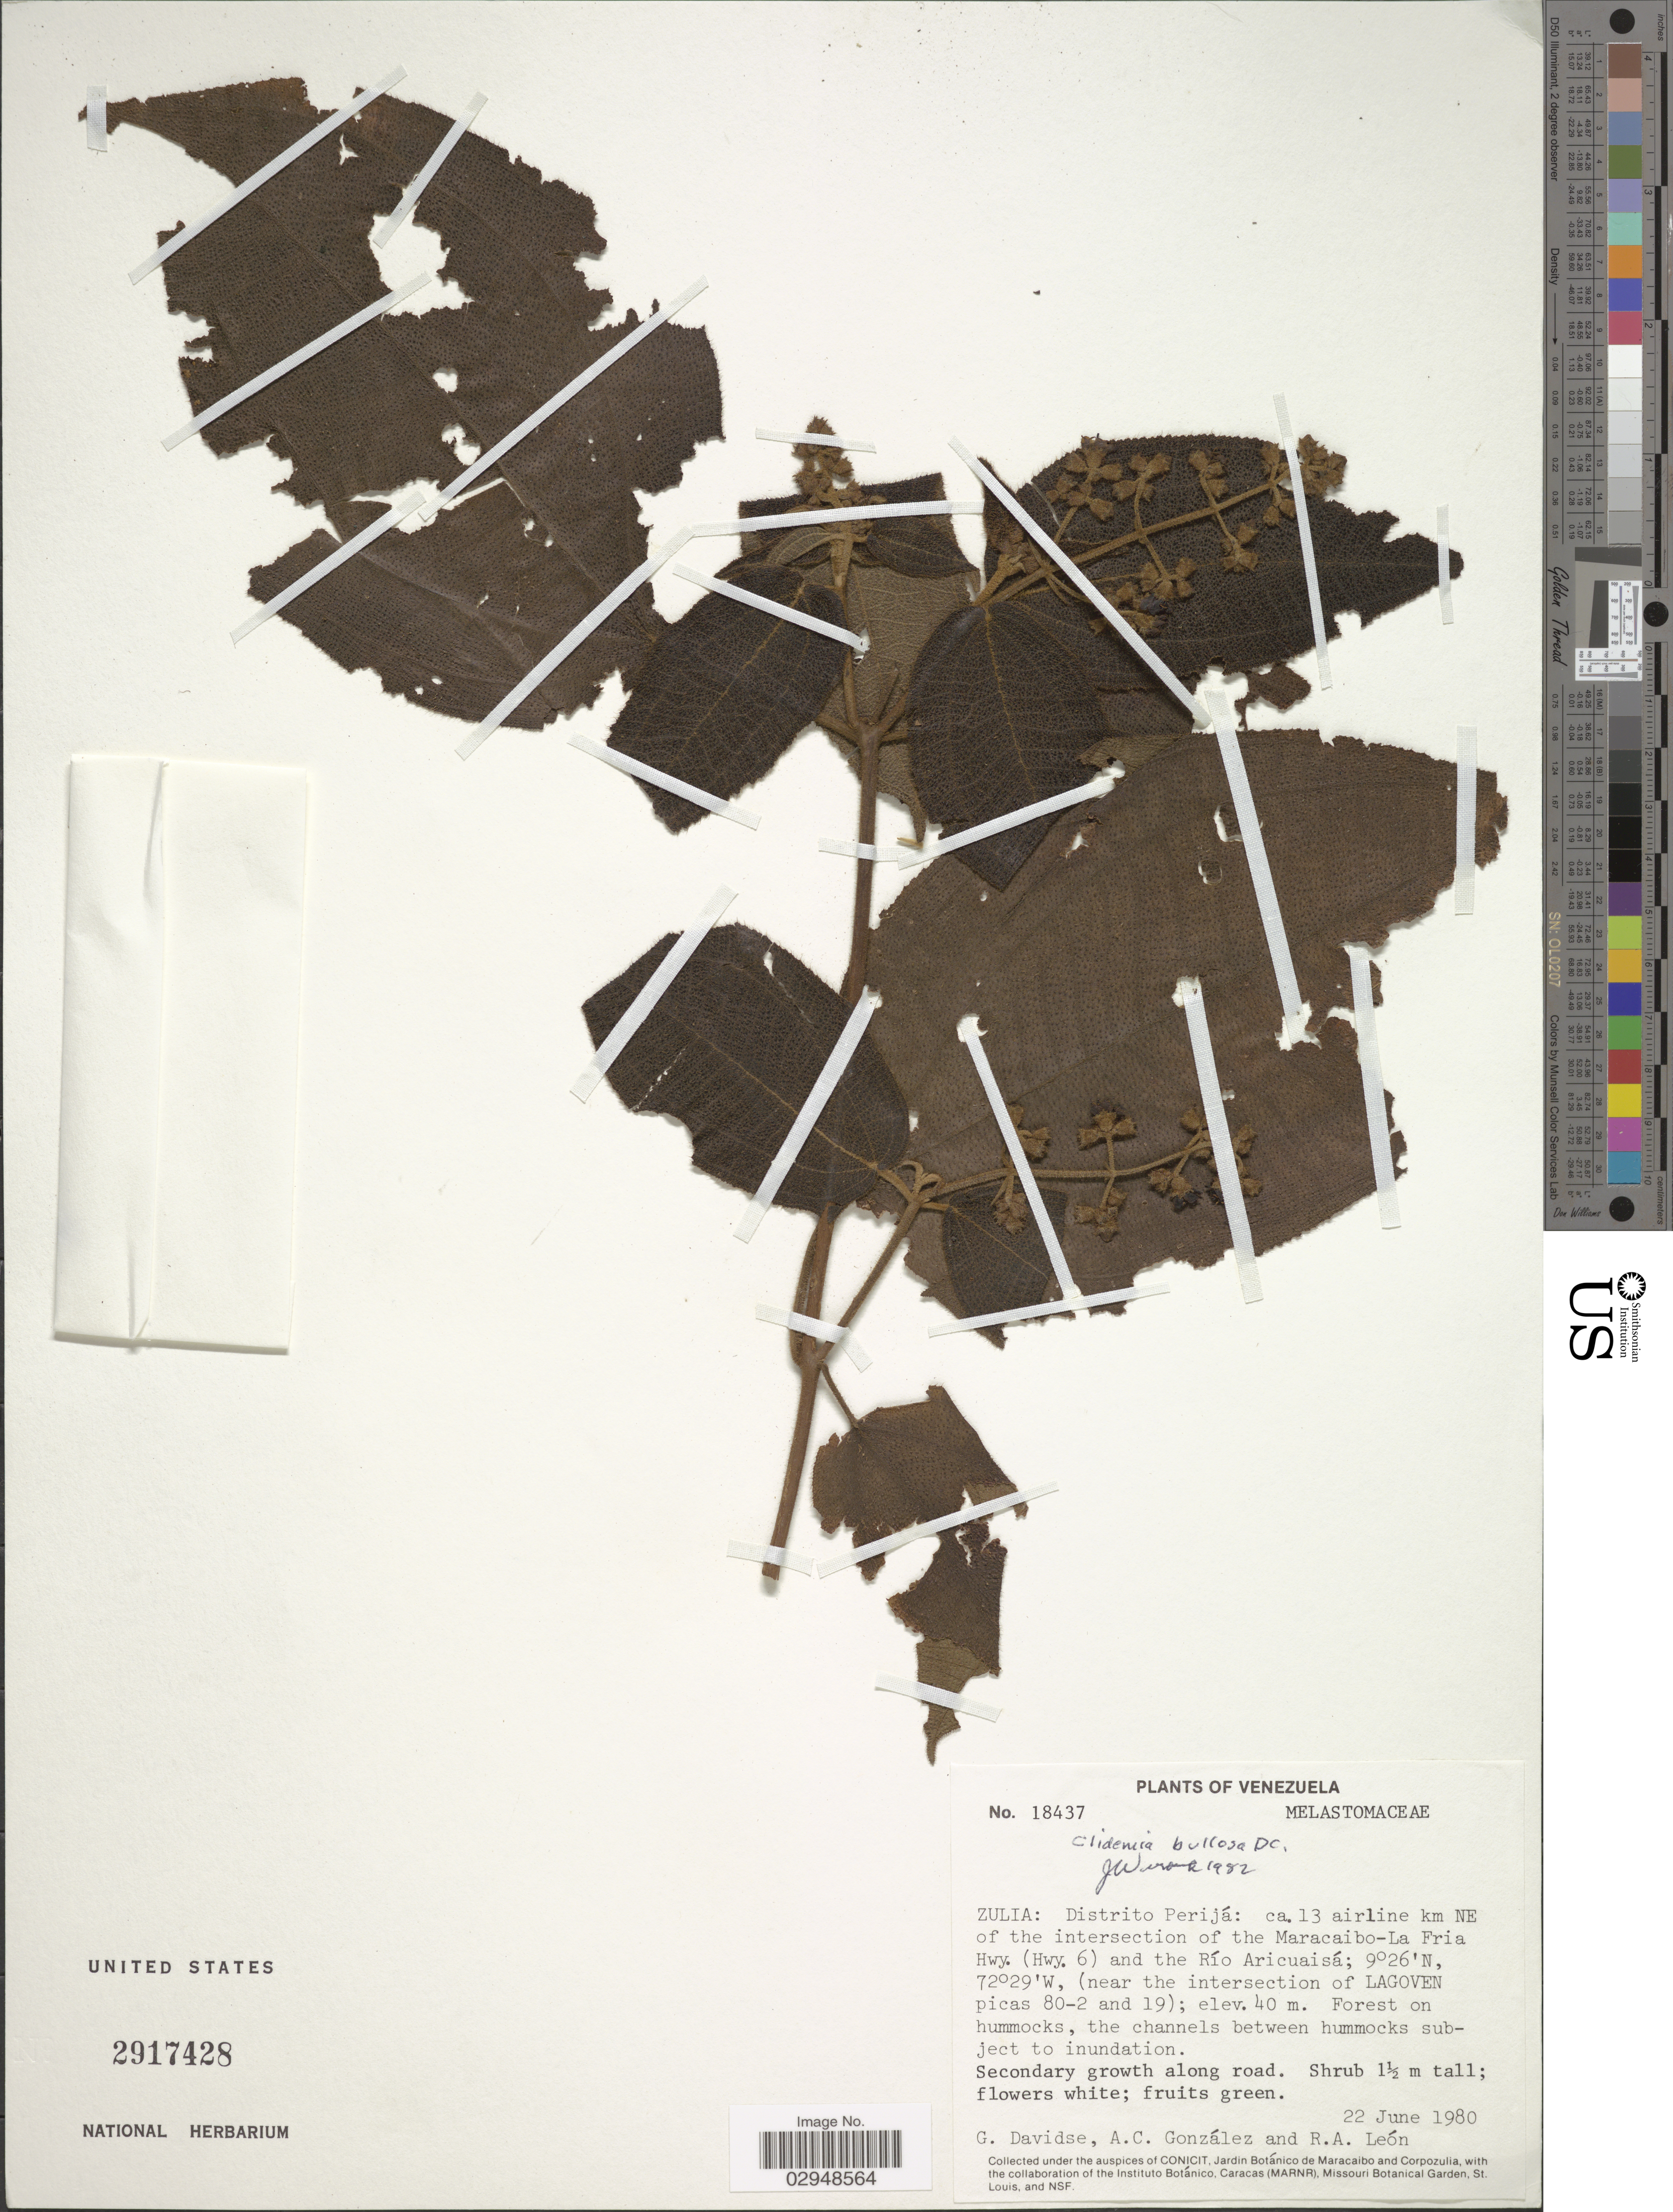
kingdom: Plantae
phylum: Tracheophyta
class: Magnoliopsida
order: Myrtales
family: Melastomataceae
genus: Clidemia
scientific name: Clidemia bullosa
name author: DC.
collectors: G. Davidse, A. C. González & R. A. León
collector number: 18437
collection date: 1980-06-22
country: Venezuela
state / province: Zulia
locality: Distrito Perijá: ca. 13 airline km NE of the intersection of the Maracaibo-La Fria Hwy. (Hwy. 6) and the Río Aricauaisá; (near the intersection of LAGOVEN picas 80-2 and 19).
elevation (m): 40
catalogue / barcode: US 2917428